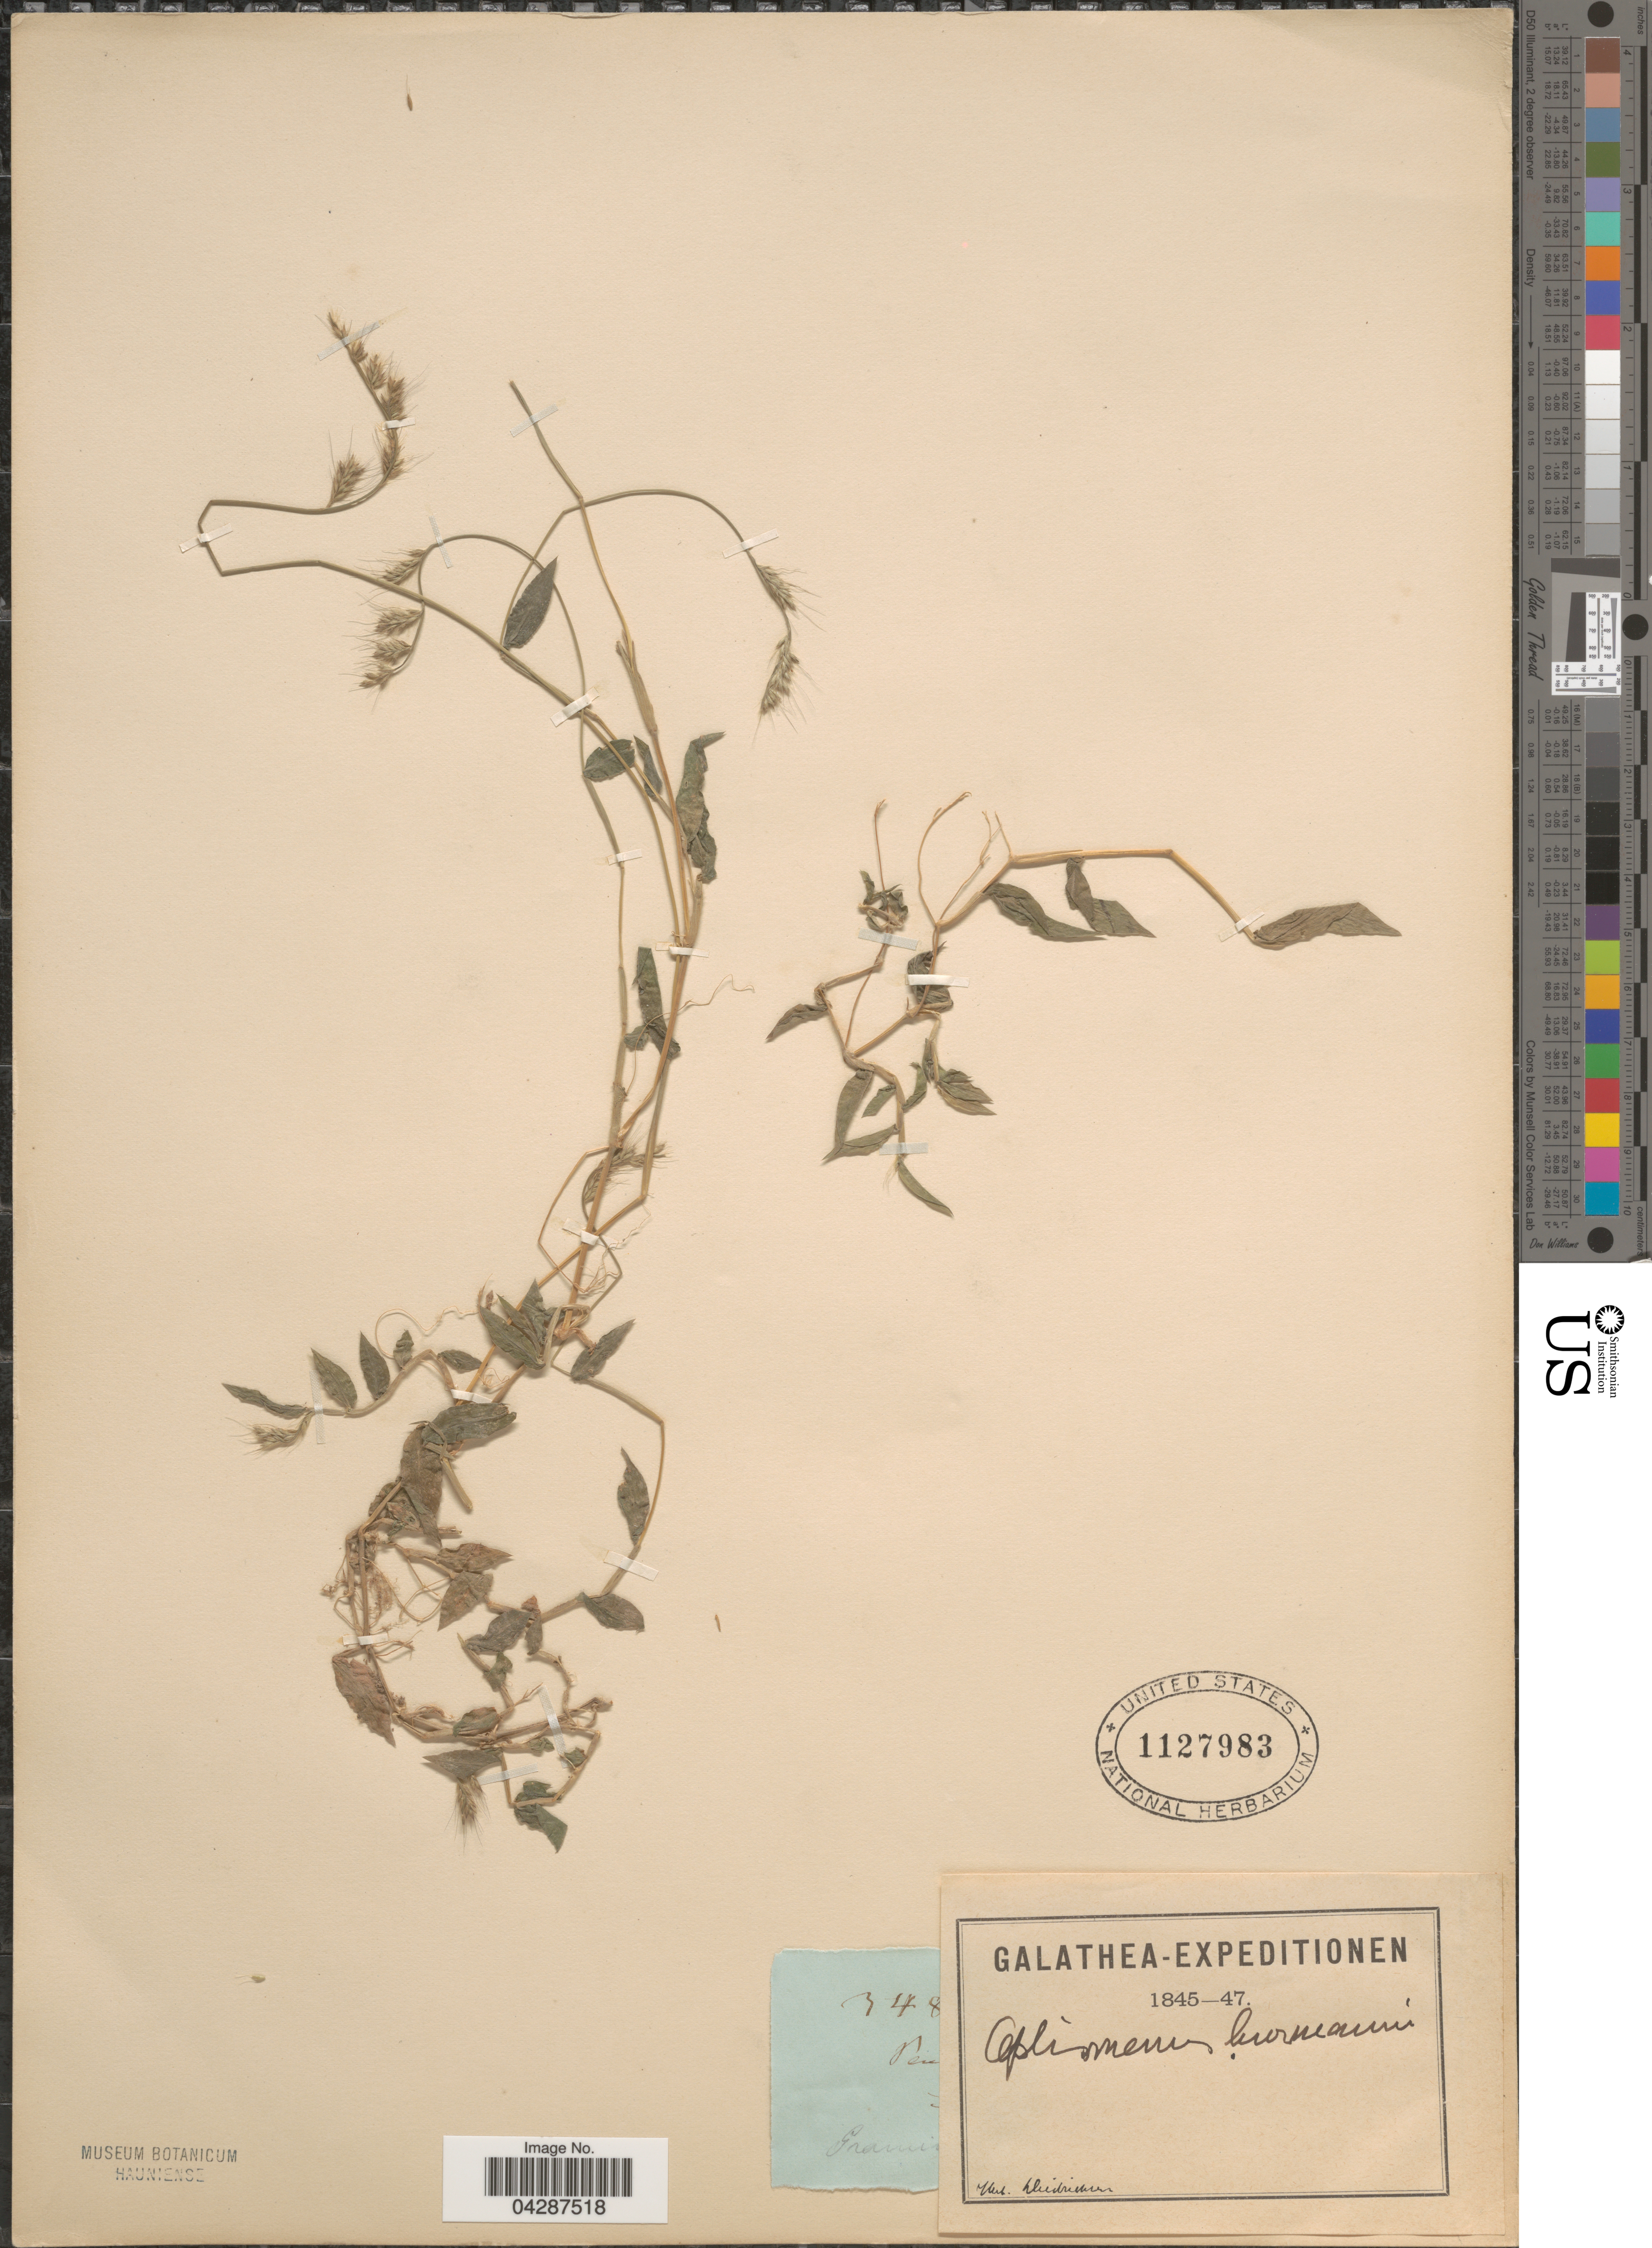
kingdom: Plantae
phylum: Tracheophyta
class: Liliopsida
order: Poales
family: Poaceae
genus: Oplismenus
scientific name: Oplismenus burmannii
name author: (Retz.) P. Beauv.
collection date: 1845/1847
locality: Galathea-Expeditionen.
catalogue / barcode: US 1127983